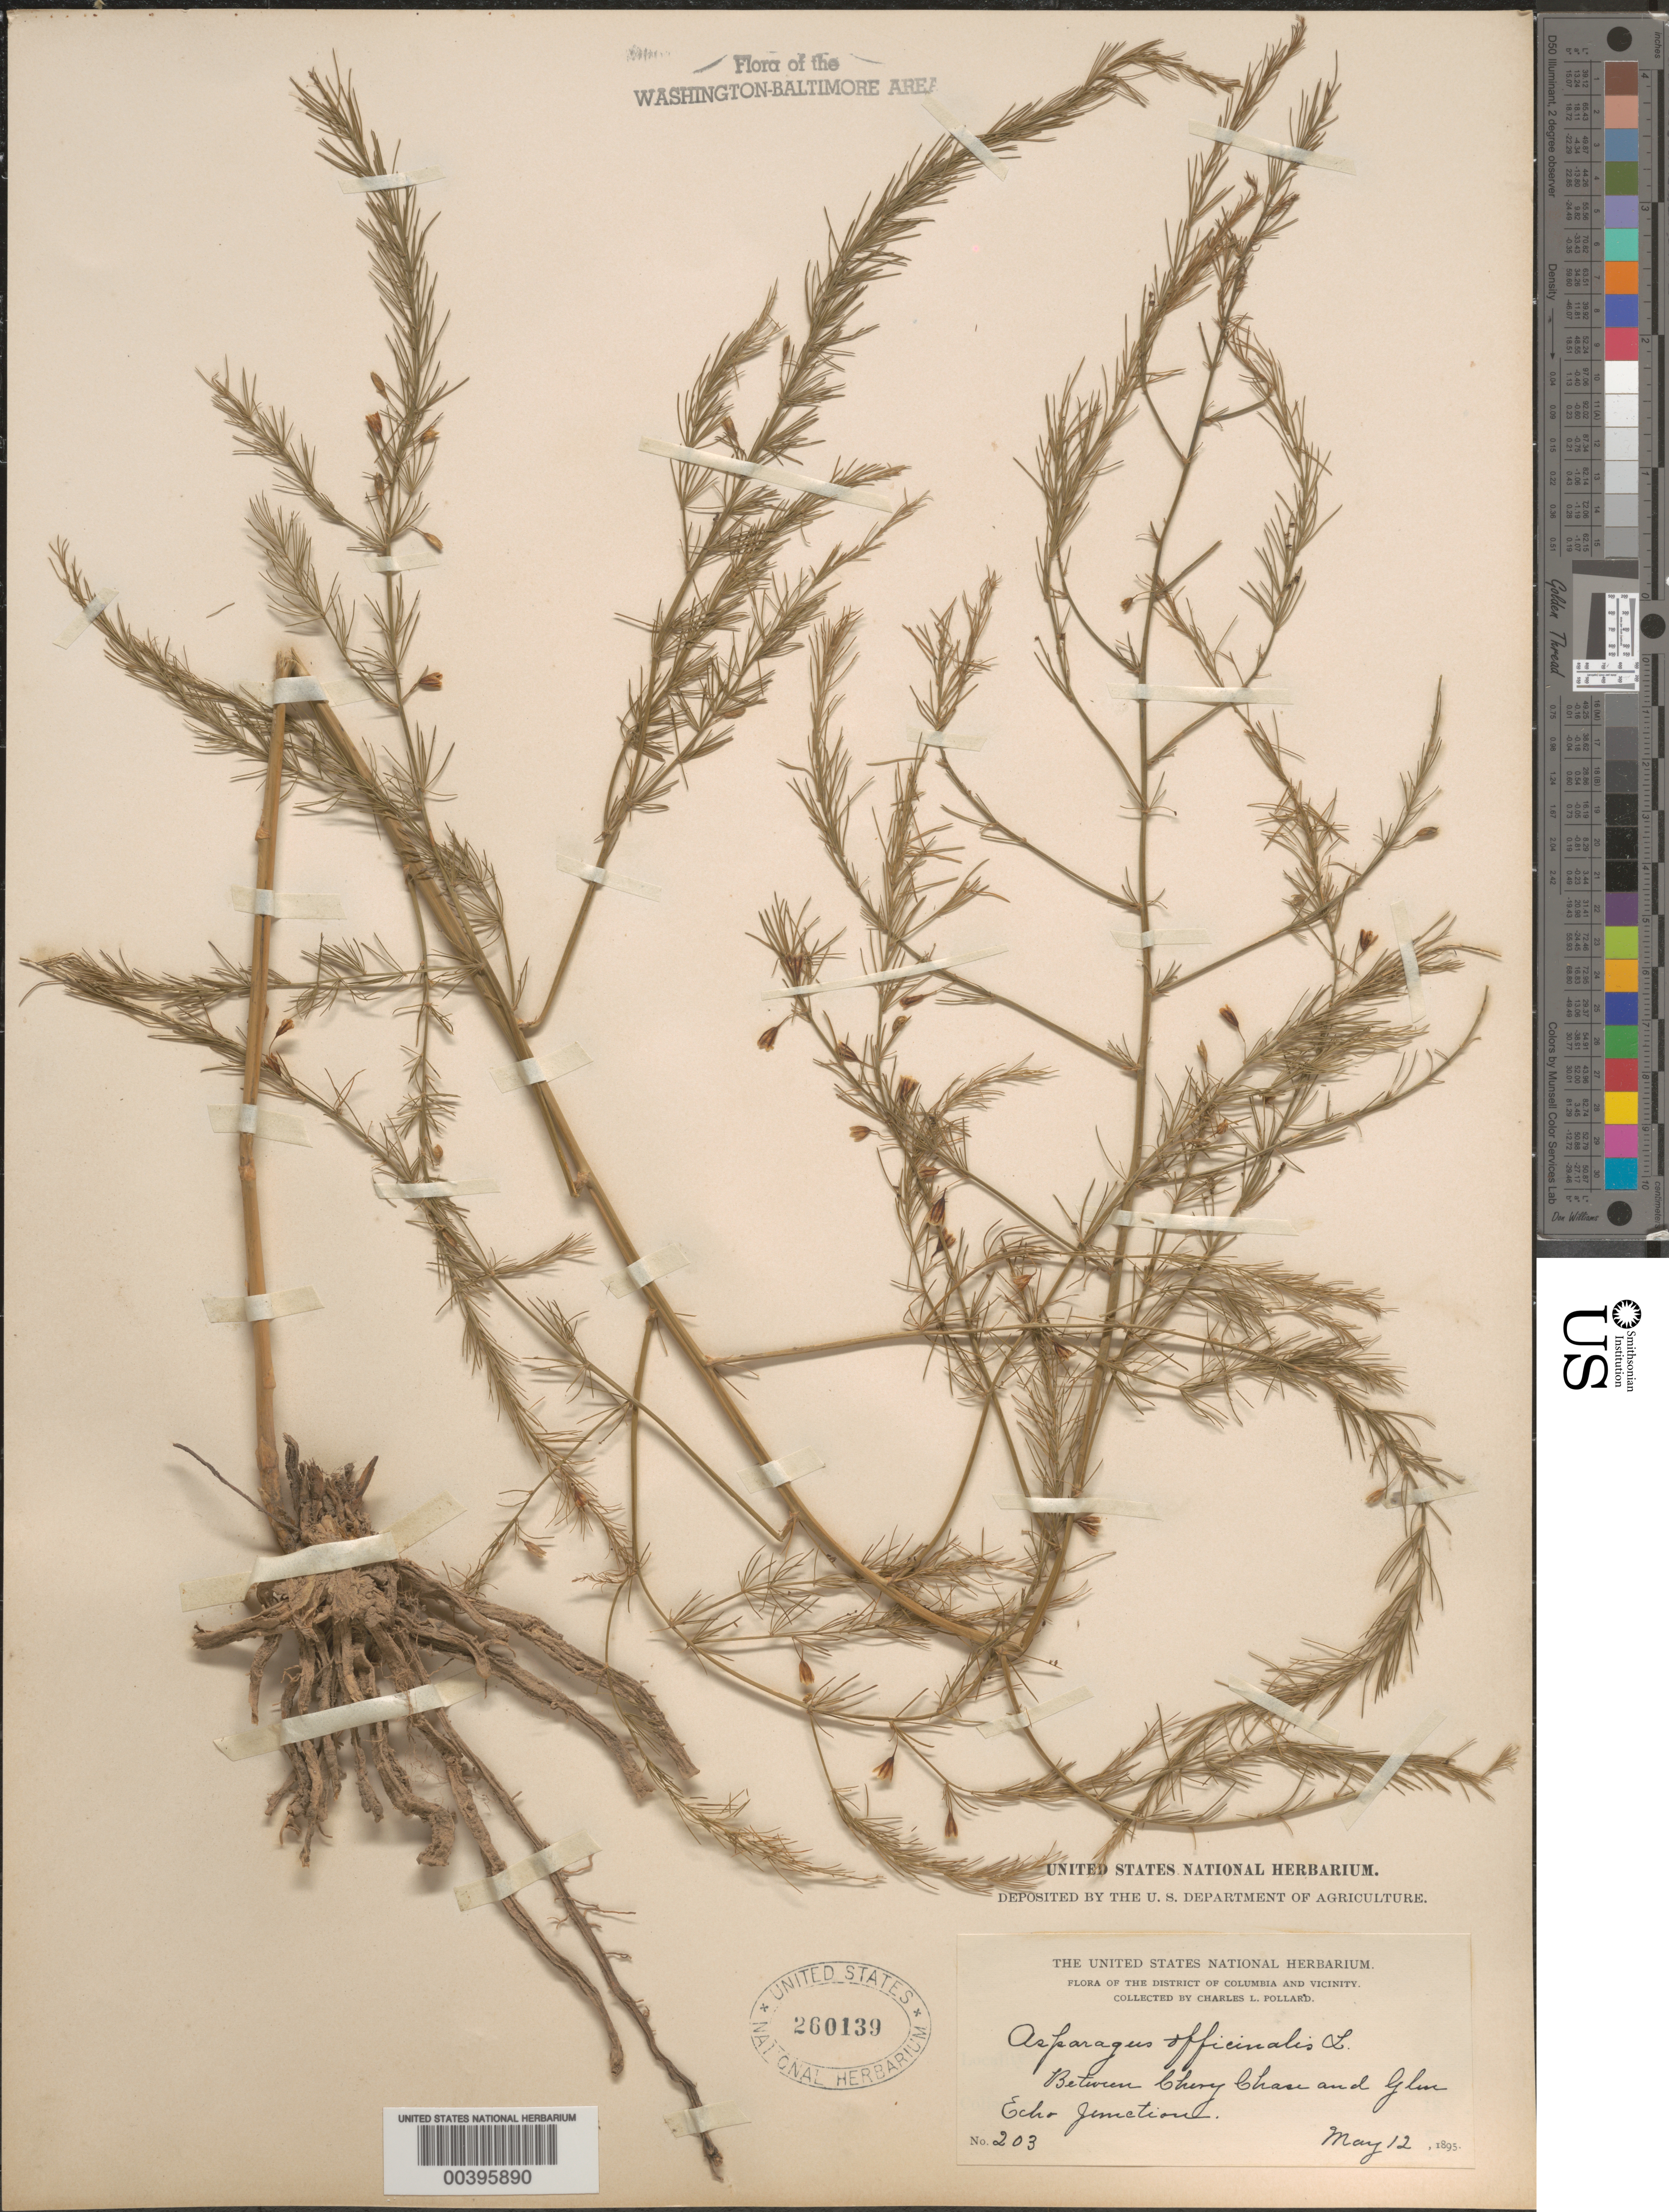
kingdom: Plantae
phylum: Tracheophyta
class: Liliopsida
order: Asparagales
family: Asparagaceae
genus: Asparagus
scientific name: Asparagus officinalis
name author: L.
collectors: C. L. Pollard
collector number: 203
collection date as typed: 12 May 1895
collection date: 1895-05-12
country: United States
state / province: Maryland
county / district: Montgomery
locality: Between Chevy Chase and Glen Echo Junction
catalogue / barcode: US 260139